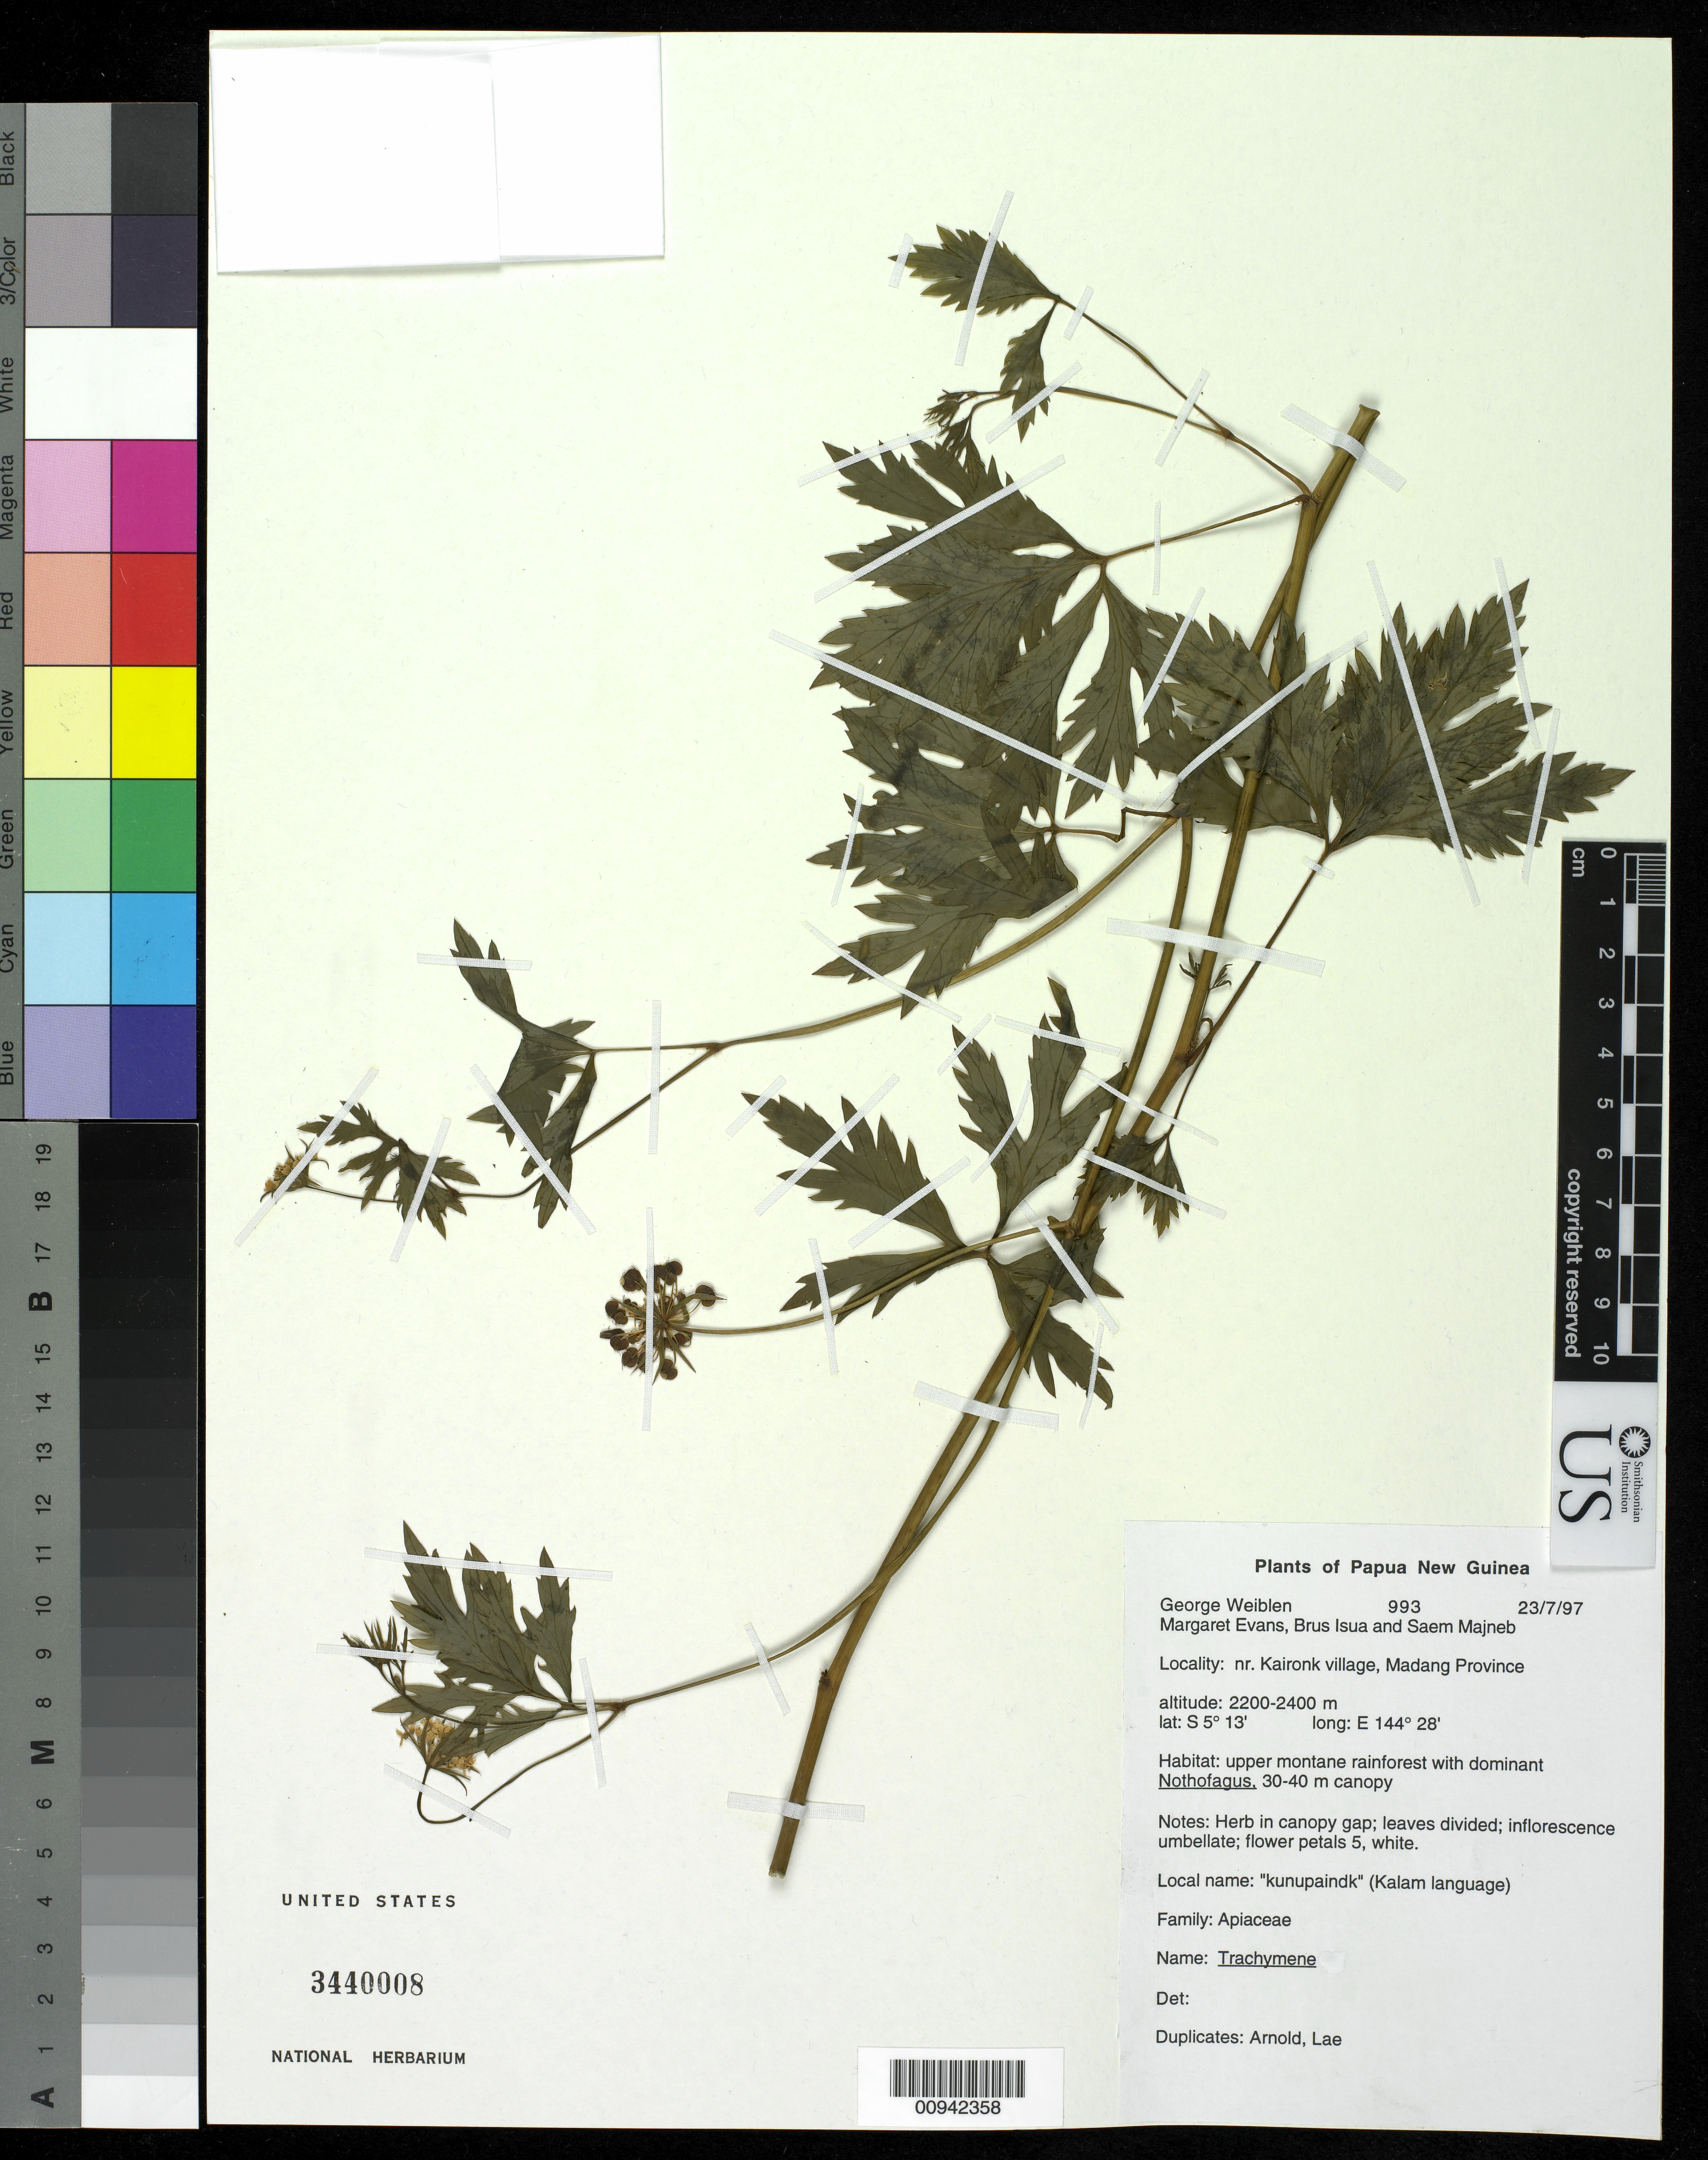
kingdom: Plantae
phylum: Tracheophyta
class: Magnoliopsida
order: Apiales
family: Araliaceae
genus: Trachymene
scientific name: Trachymene sp.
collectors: G. D. Weiblen, Marg. Evans, B. Isua & S. Majneb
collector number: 993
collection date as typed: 23 Jul 1997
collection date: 1997-07-23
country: Papua New Guinea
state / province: Madang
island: New Guinea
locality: nr. Kairon, villabe, Madang Province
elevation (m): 2200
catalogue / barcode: US 3440008